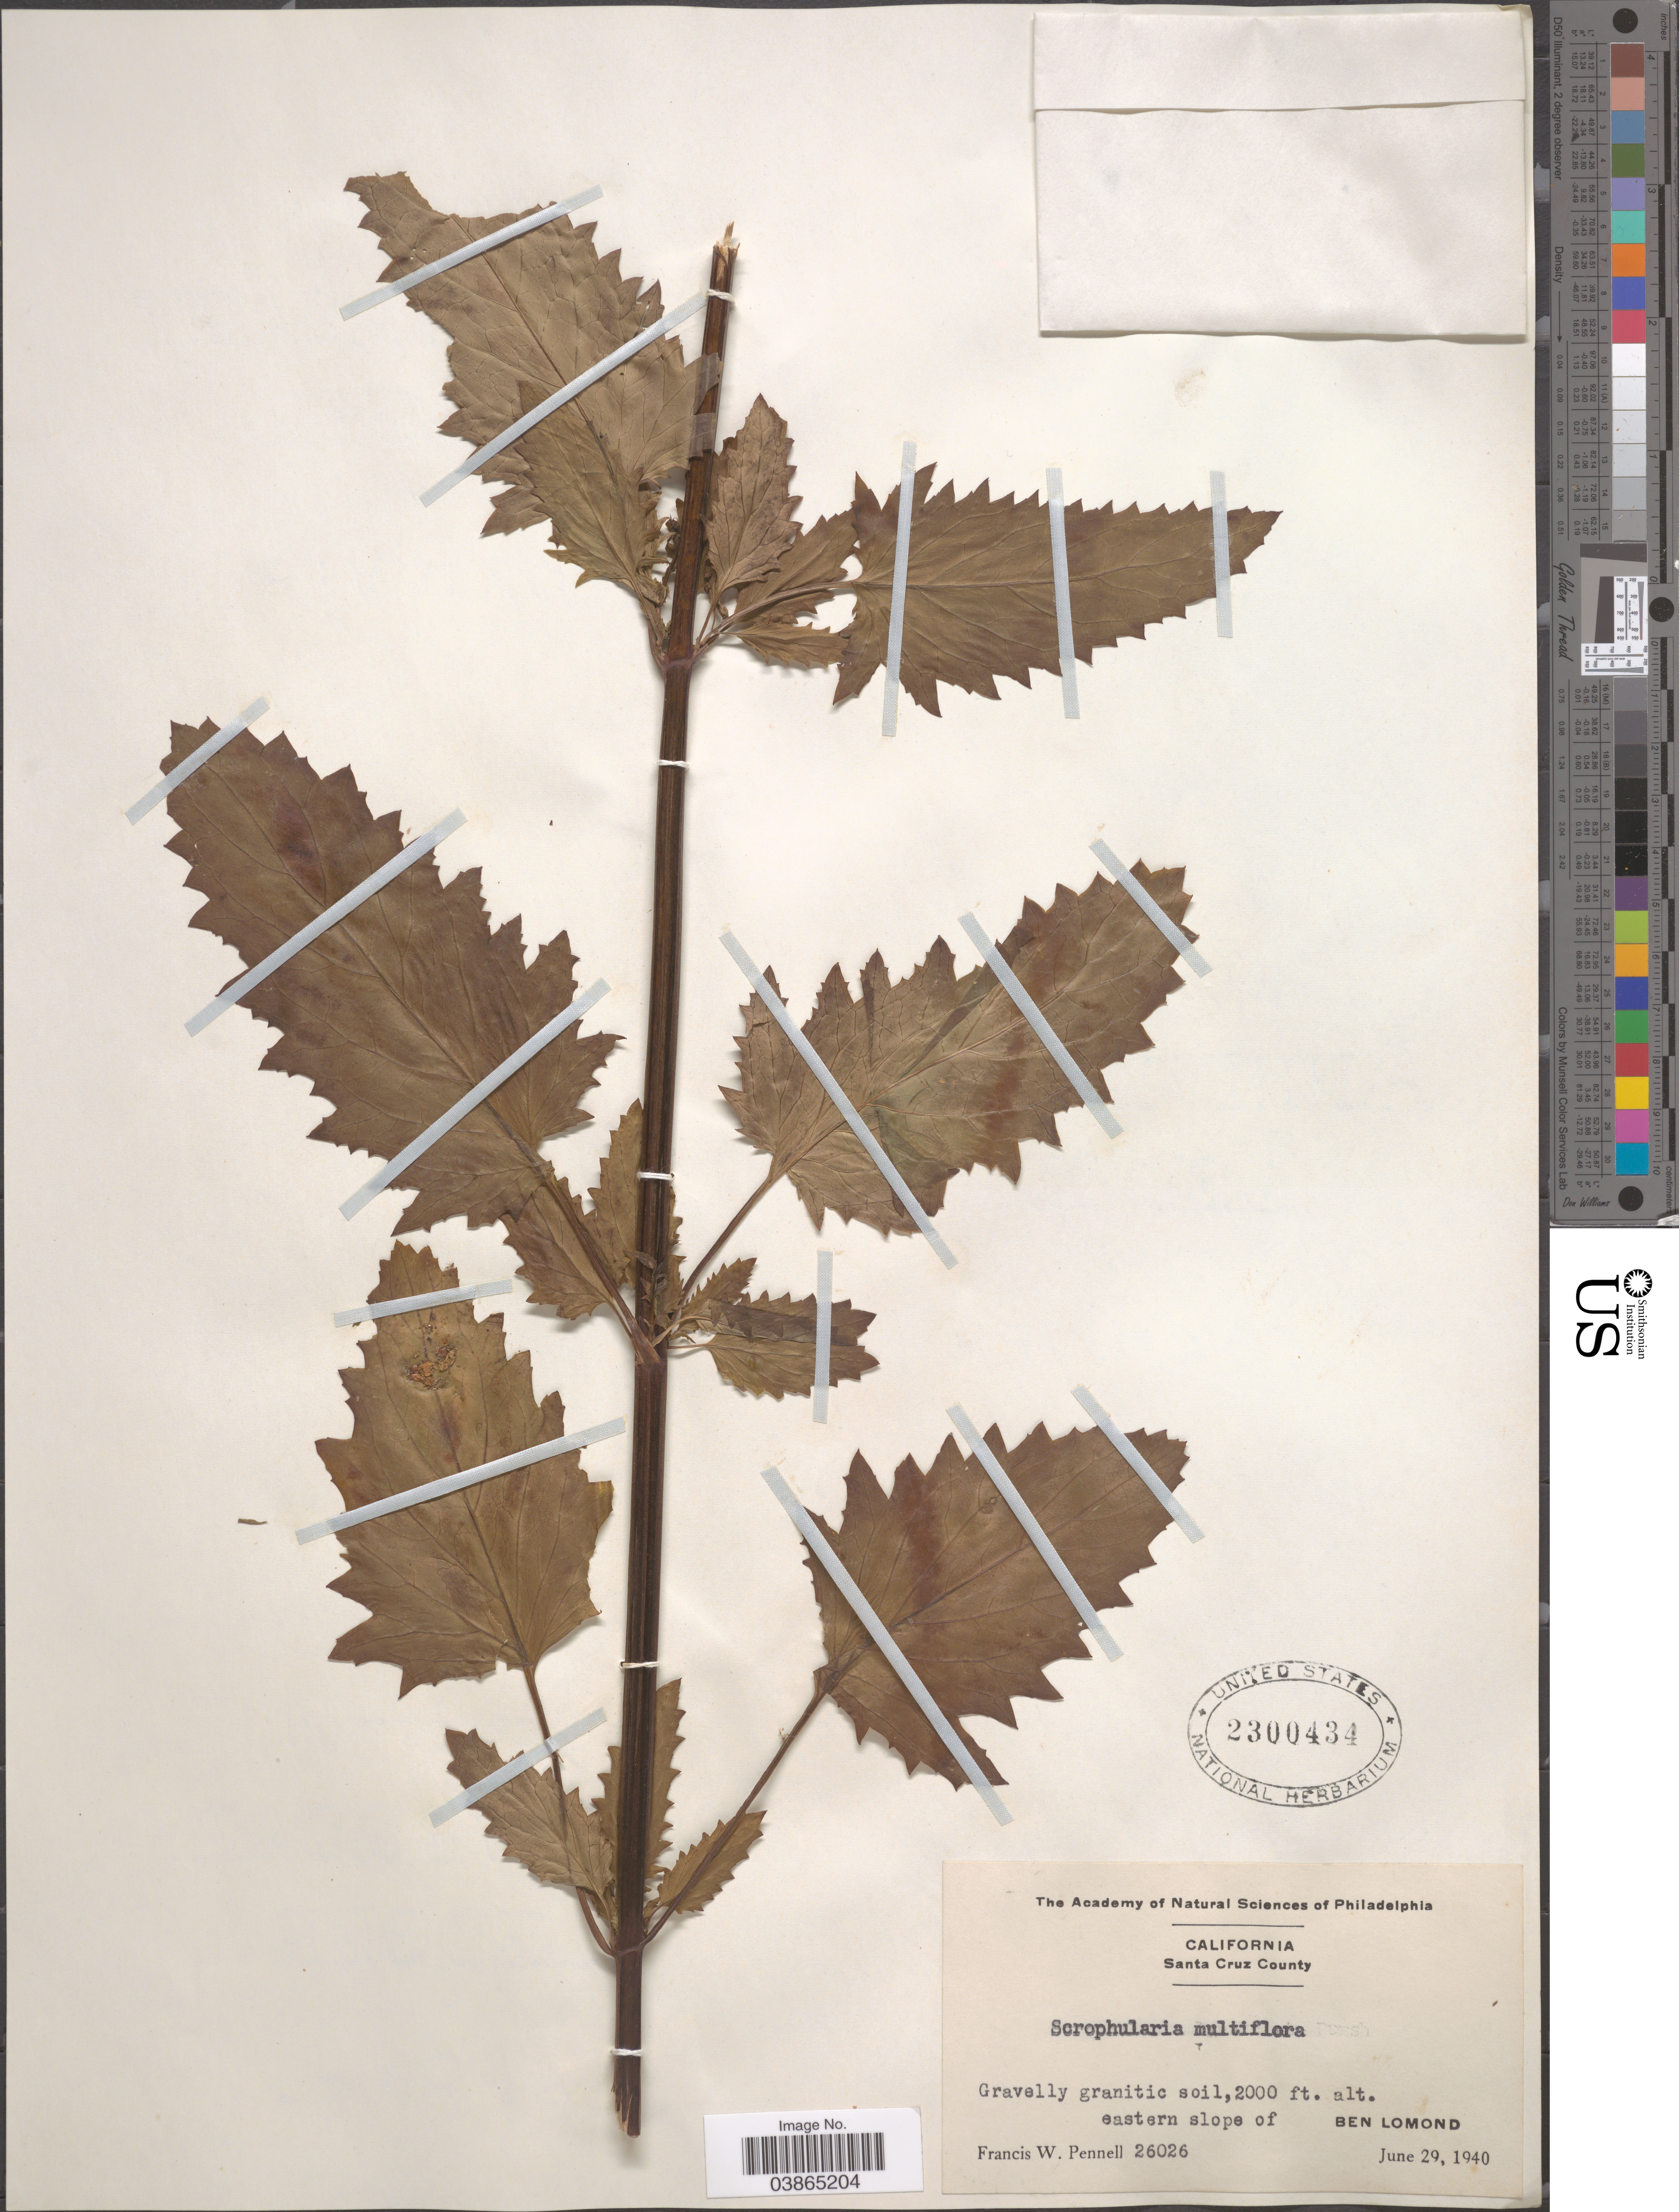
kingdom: Plantae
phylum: Tracheophyta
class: Magnoliopsida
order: Lamiales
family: Scrophulariaceae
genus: Scrophularia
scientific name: Scrophularia multiflora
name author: Pennell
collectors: F. W. Pennell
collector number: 26026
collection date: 1940-06-29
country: United States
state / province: California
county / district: Santa Cruz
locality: Santa Cruz County. Eastern slope of Ben Lomond.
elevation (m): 610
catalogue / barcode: US 2300434